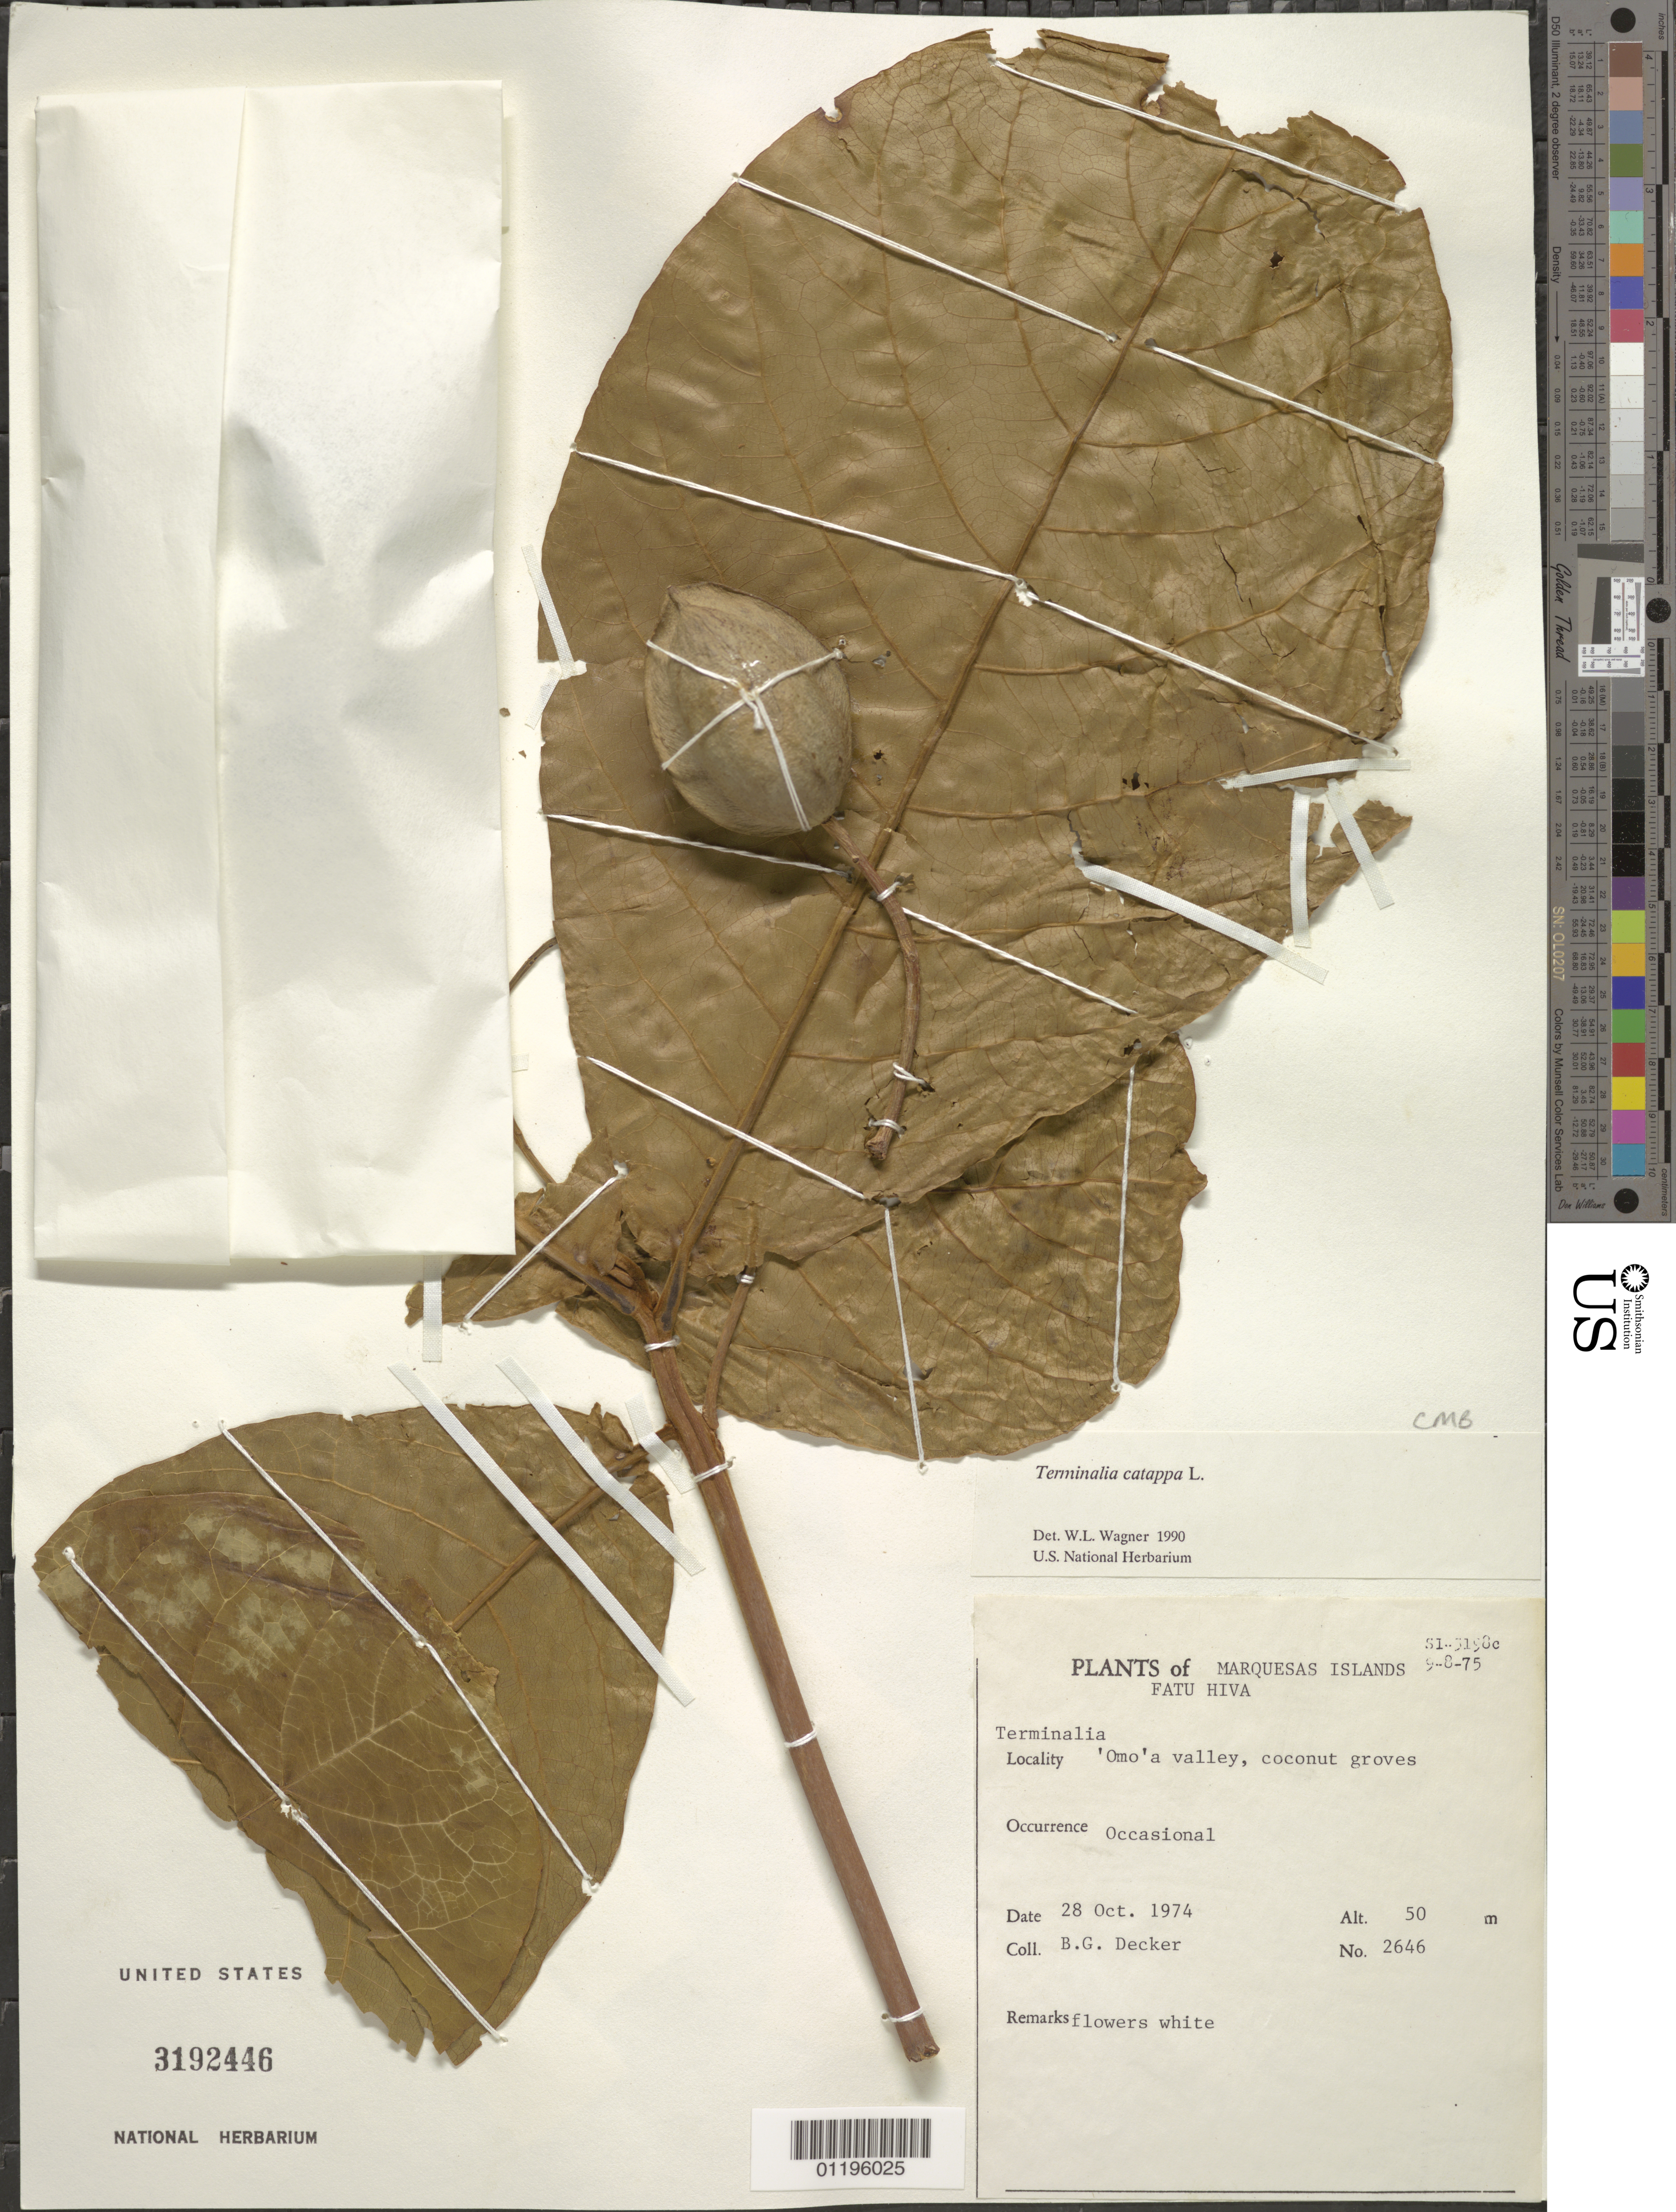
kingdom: Plantae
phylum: Tracheophyta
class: Magnoliopsida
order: Myrtales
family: Combretaceae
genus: Terminalia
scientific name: Terminalia catappa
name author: L.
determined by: Wagner, W. L., (BOT), Smithsonian Institution - National Museum of Natural History (UNITED STATES)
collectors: B. G. Decker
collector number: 2646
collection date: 1974-10-28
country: French Polynesia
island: Fatu Hiva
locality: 'Omo'a Valley, coconut groves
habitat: Occasional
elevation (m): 50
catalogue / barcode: US 3192446